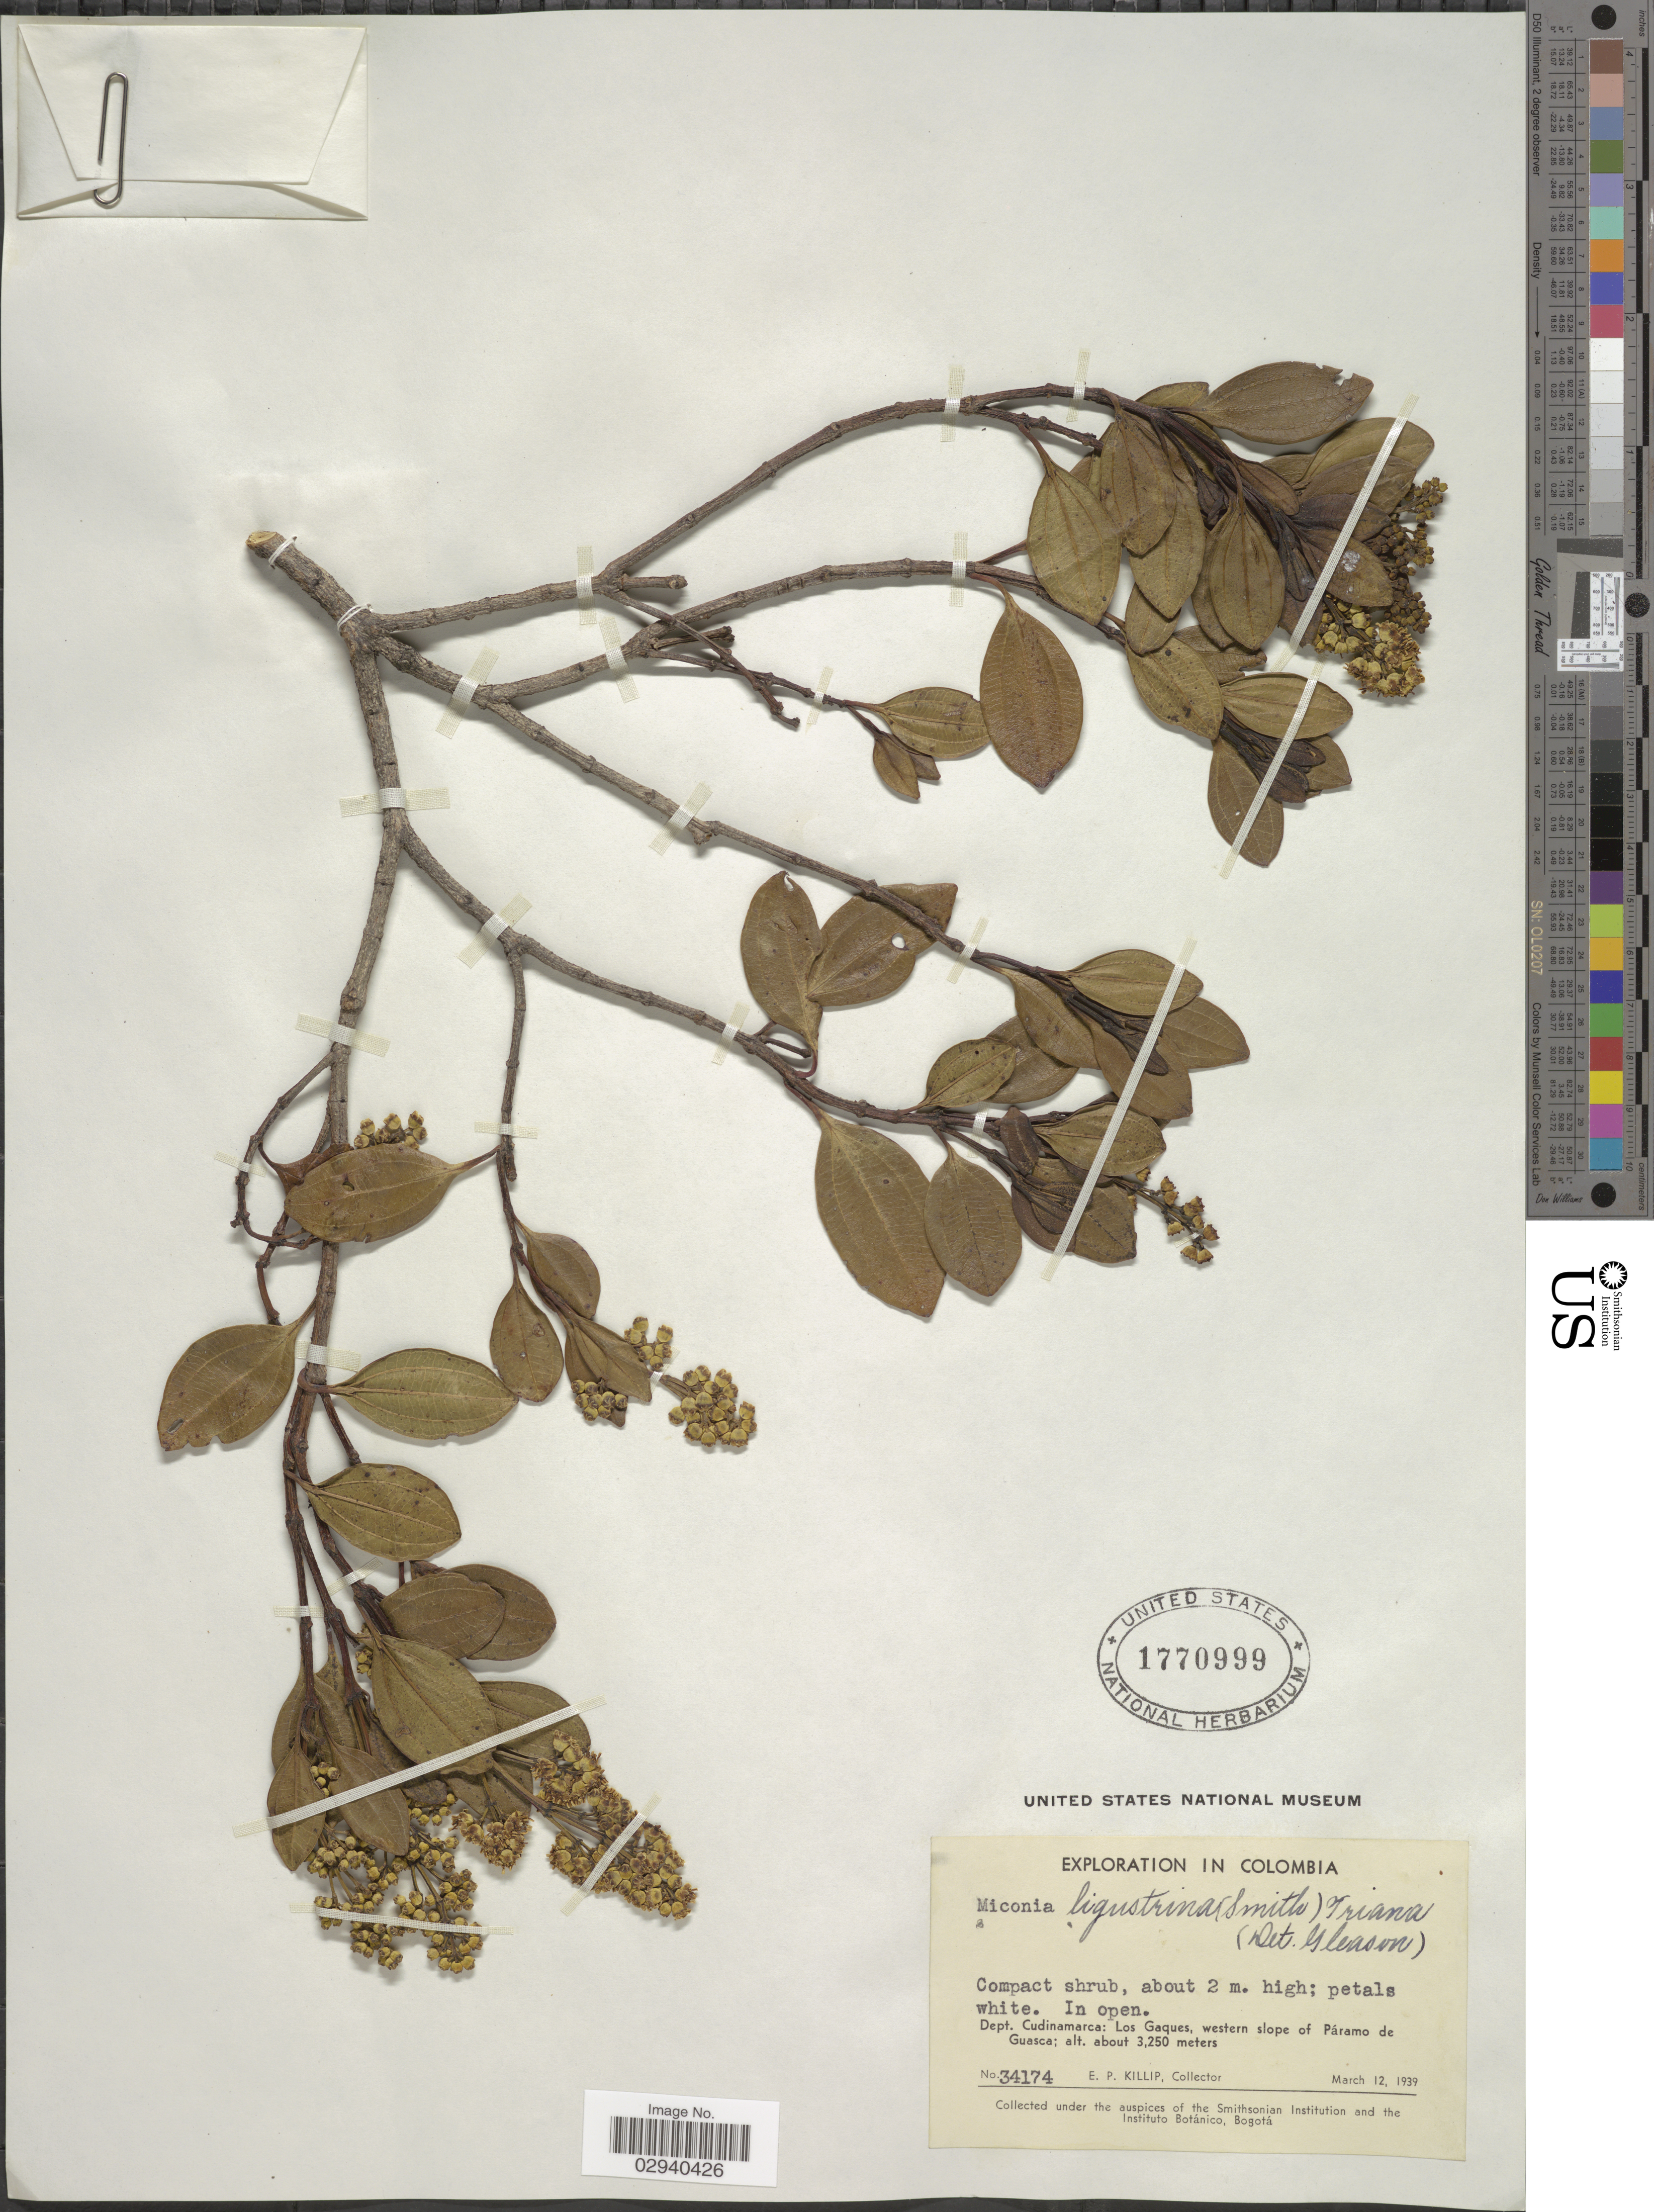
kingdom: Plantae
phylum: Tracheophyta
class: Magnoliopsida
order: Myrtales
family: Melastomataceae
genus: Miconia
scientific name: Miconia ligustrina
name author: (Sw.) Triana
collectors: E. P. Killip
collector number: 34174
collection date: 1939-03-12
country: Colombia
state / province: Cundinamarca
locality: Dept. Cundinamarca: Los Gaques, western slope of Páramo de Guasca.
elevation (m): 3250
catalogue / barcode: US 1770999